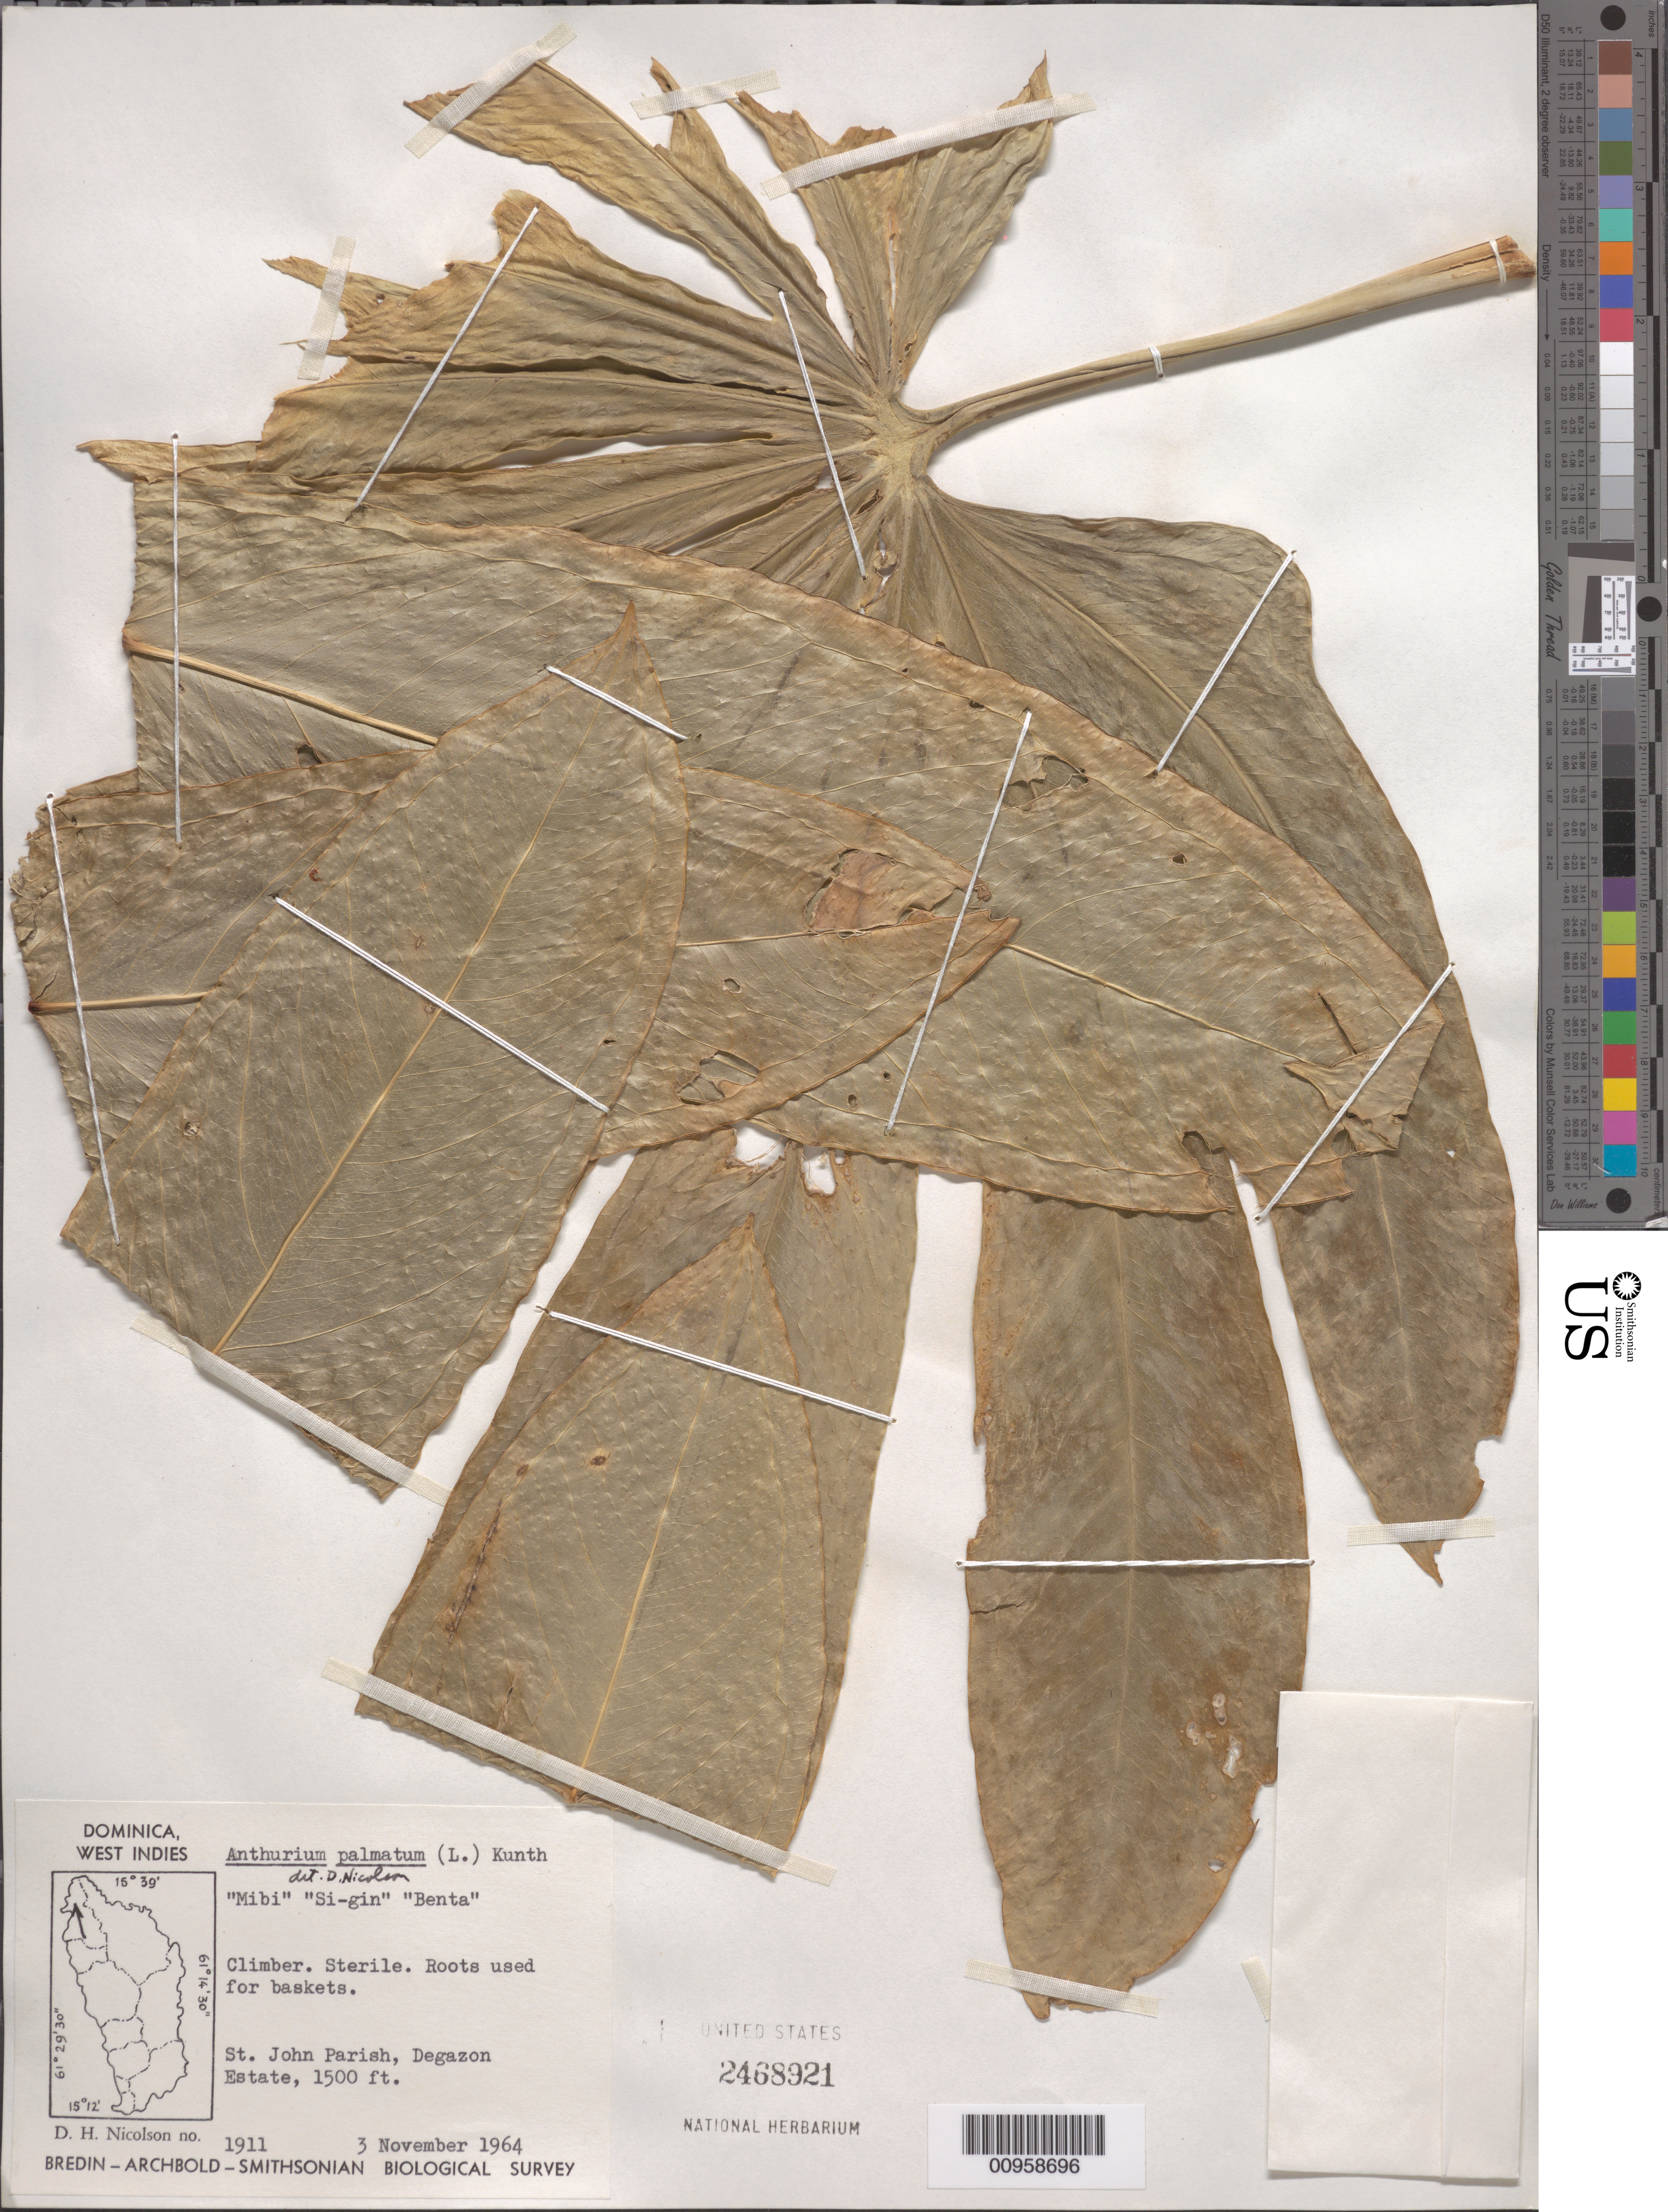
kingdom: Plantae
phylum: Tracheophyta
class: Liliopsida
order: Alismatales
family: Araceae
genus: Anthurium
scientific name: Anthurium palmatum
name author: (L.) Schott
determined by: Nicolson, Dan H.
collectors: D. H. Nicolson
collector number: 1911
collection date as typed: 03 Nov 1964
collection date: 1964-11-03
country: Dominica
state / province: St. John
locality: Degazon Estate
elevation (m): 457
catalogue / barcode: US 2468921